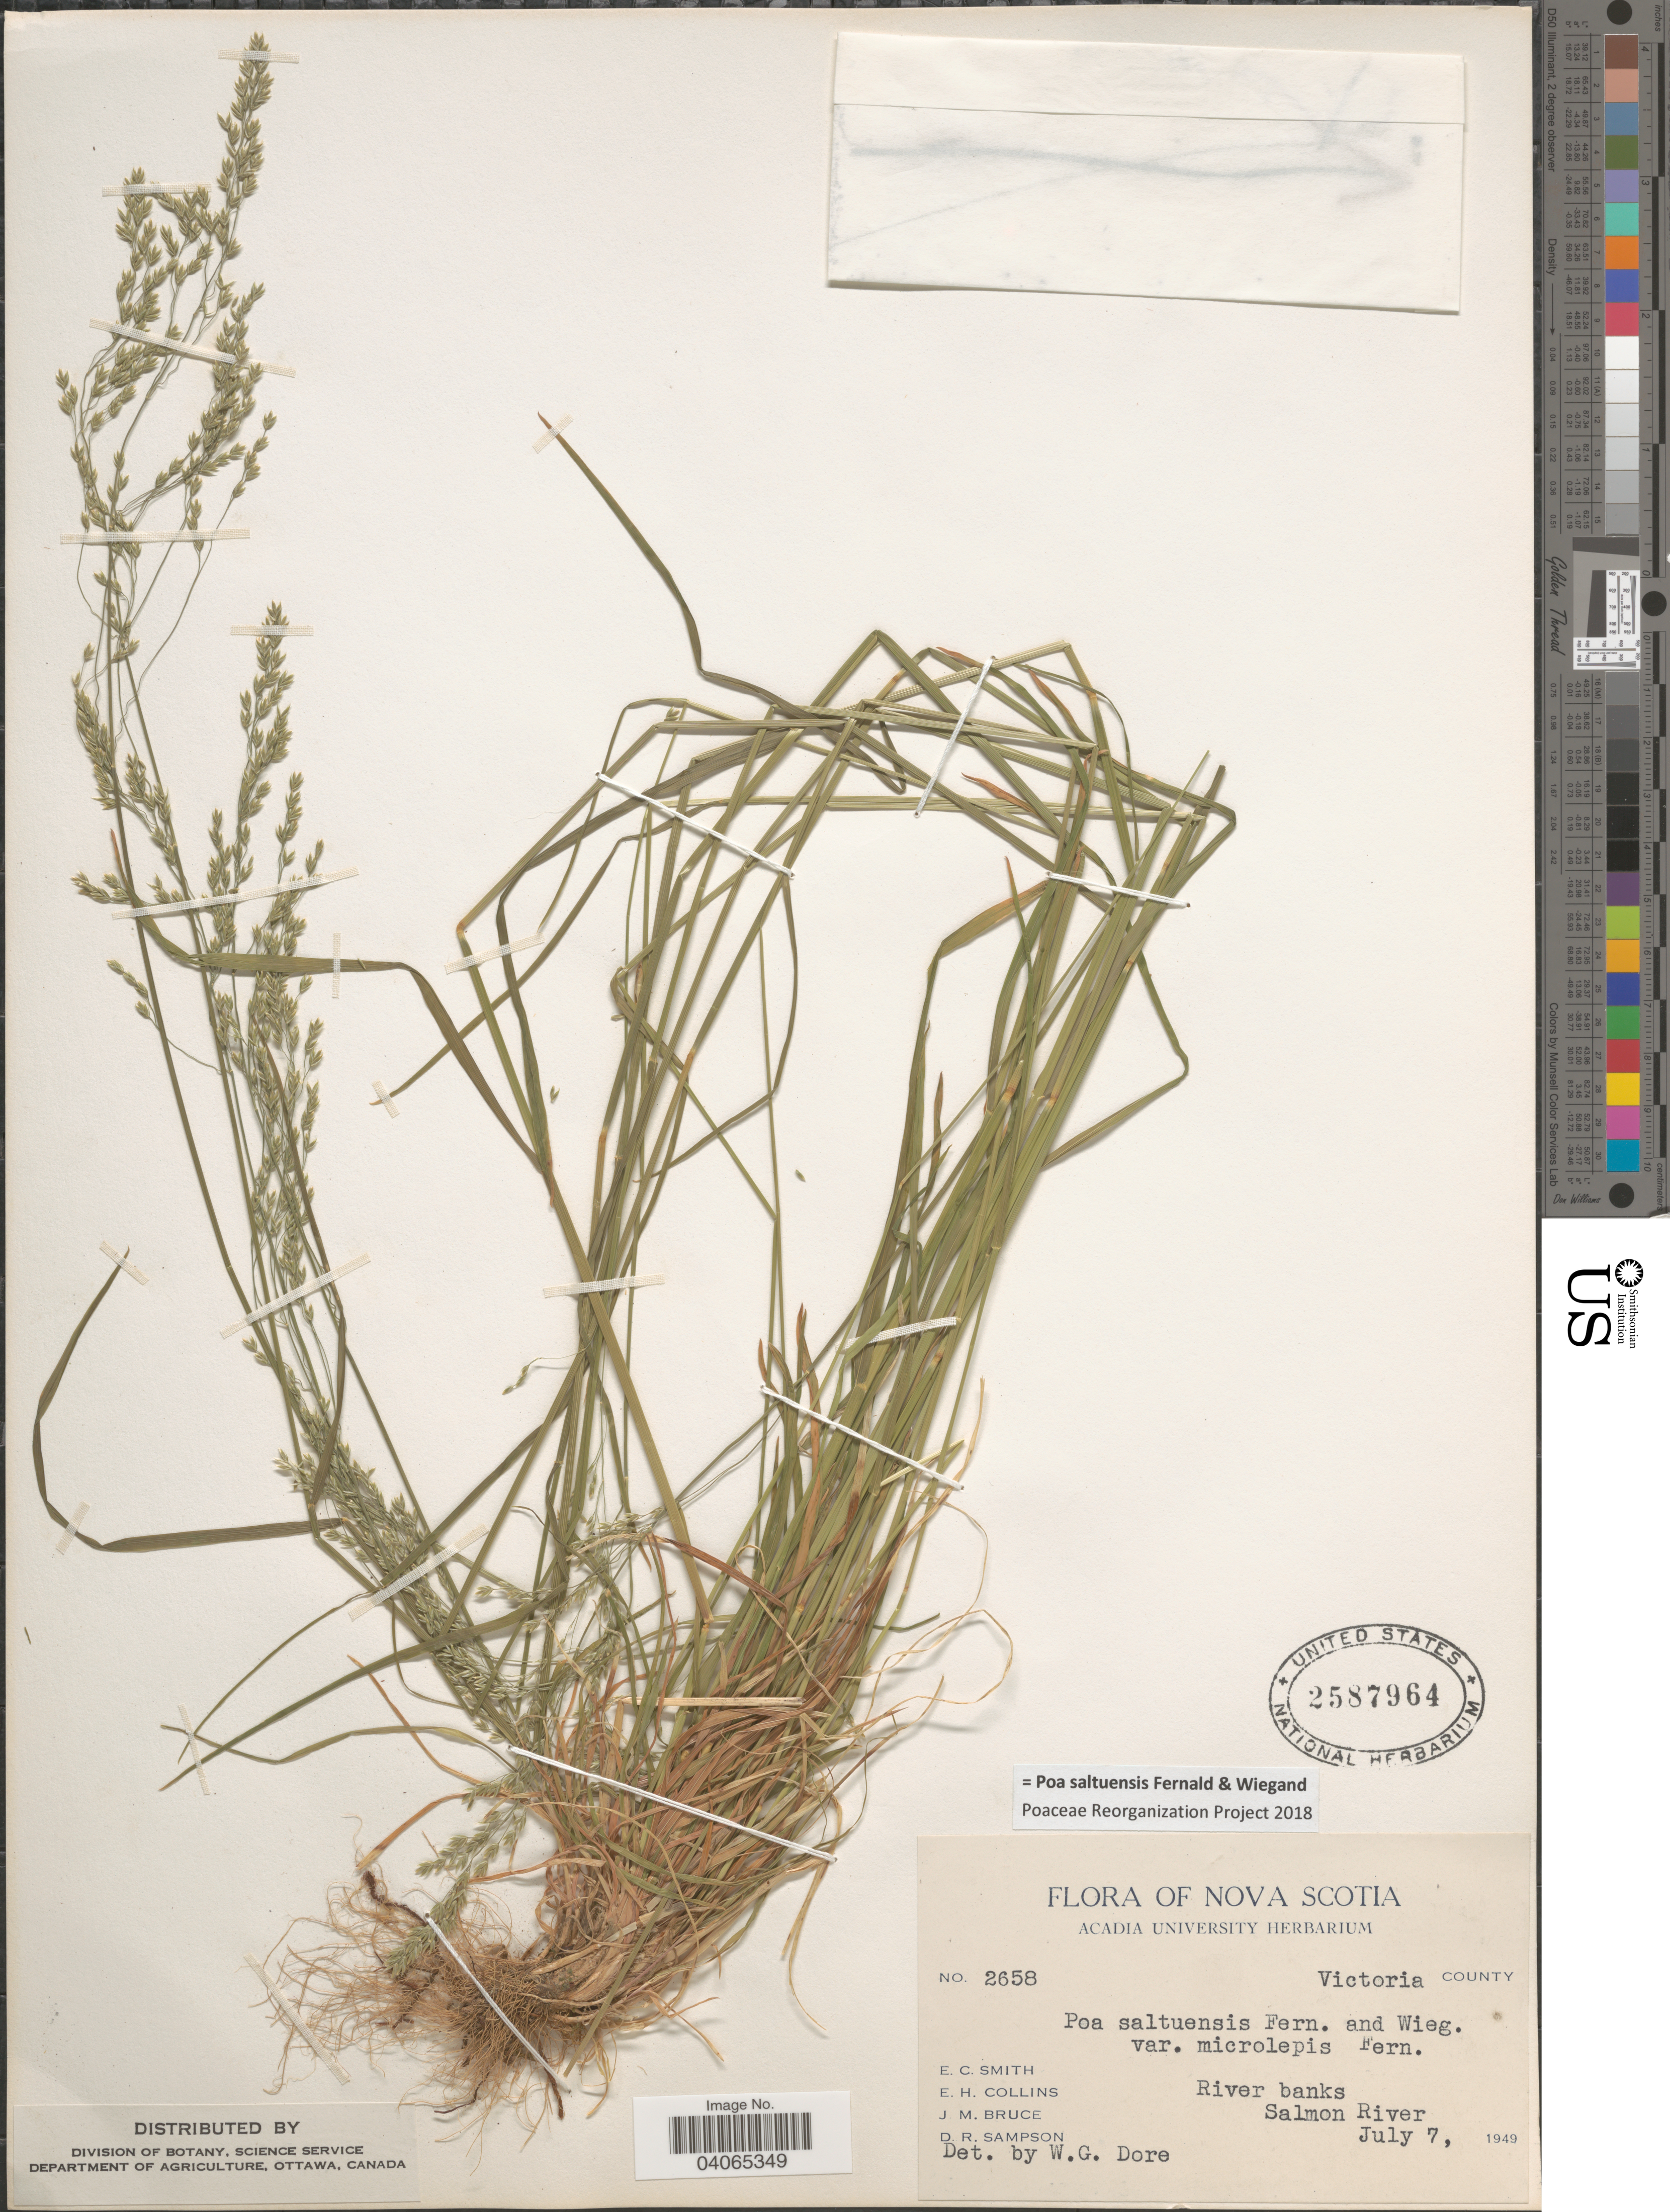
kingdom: Plantae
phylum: Tracheophyta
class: Liliopsida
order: Poales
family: Poaceae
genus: Poa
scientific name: Poa saltuensis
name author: Fernald & Wiegand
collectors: E. Smith, E. Collins, J. Bruce & D. Sampson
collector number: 2658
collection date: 1949-07-07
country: Canada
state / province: Nova Scotia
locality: Victoria County. River banks. Salmon River.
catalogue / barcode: US 2587964